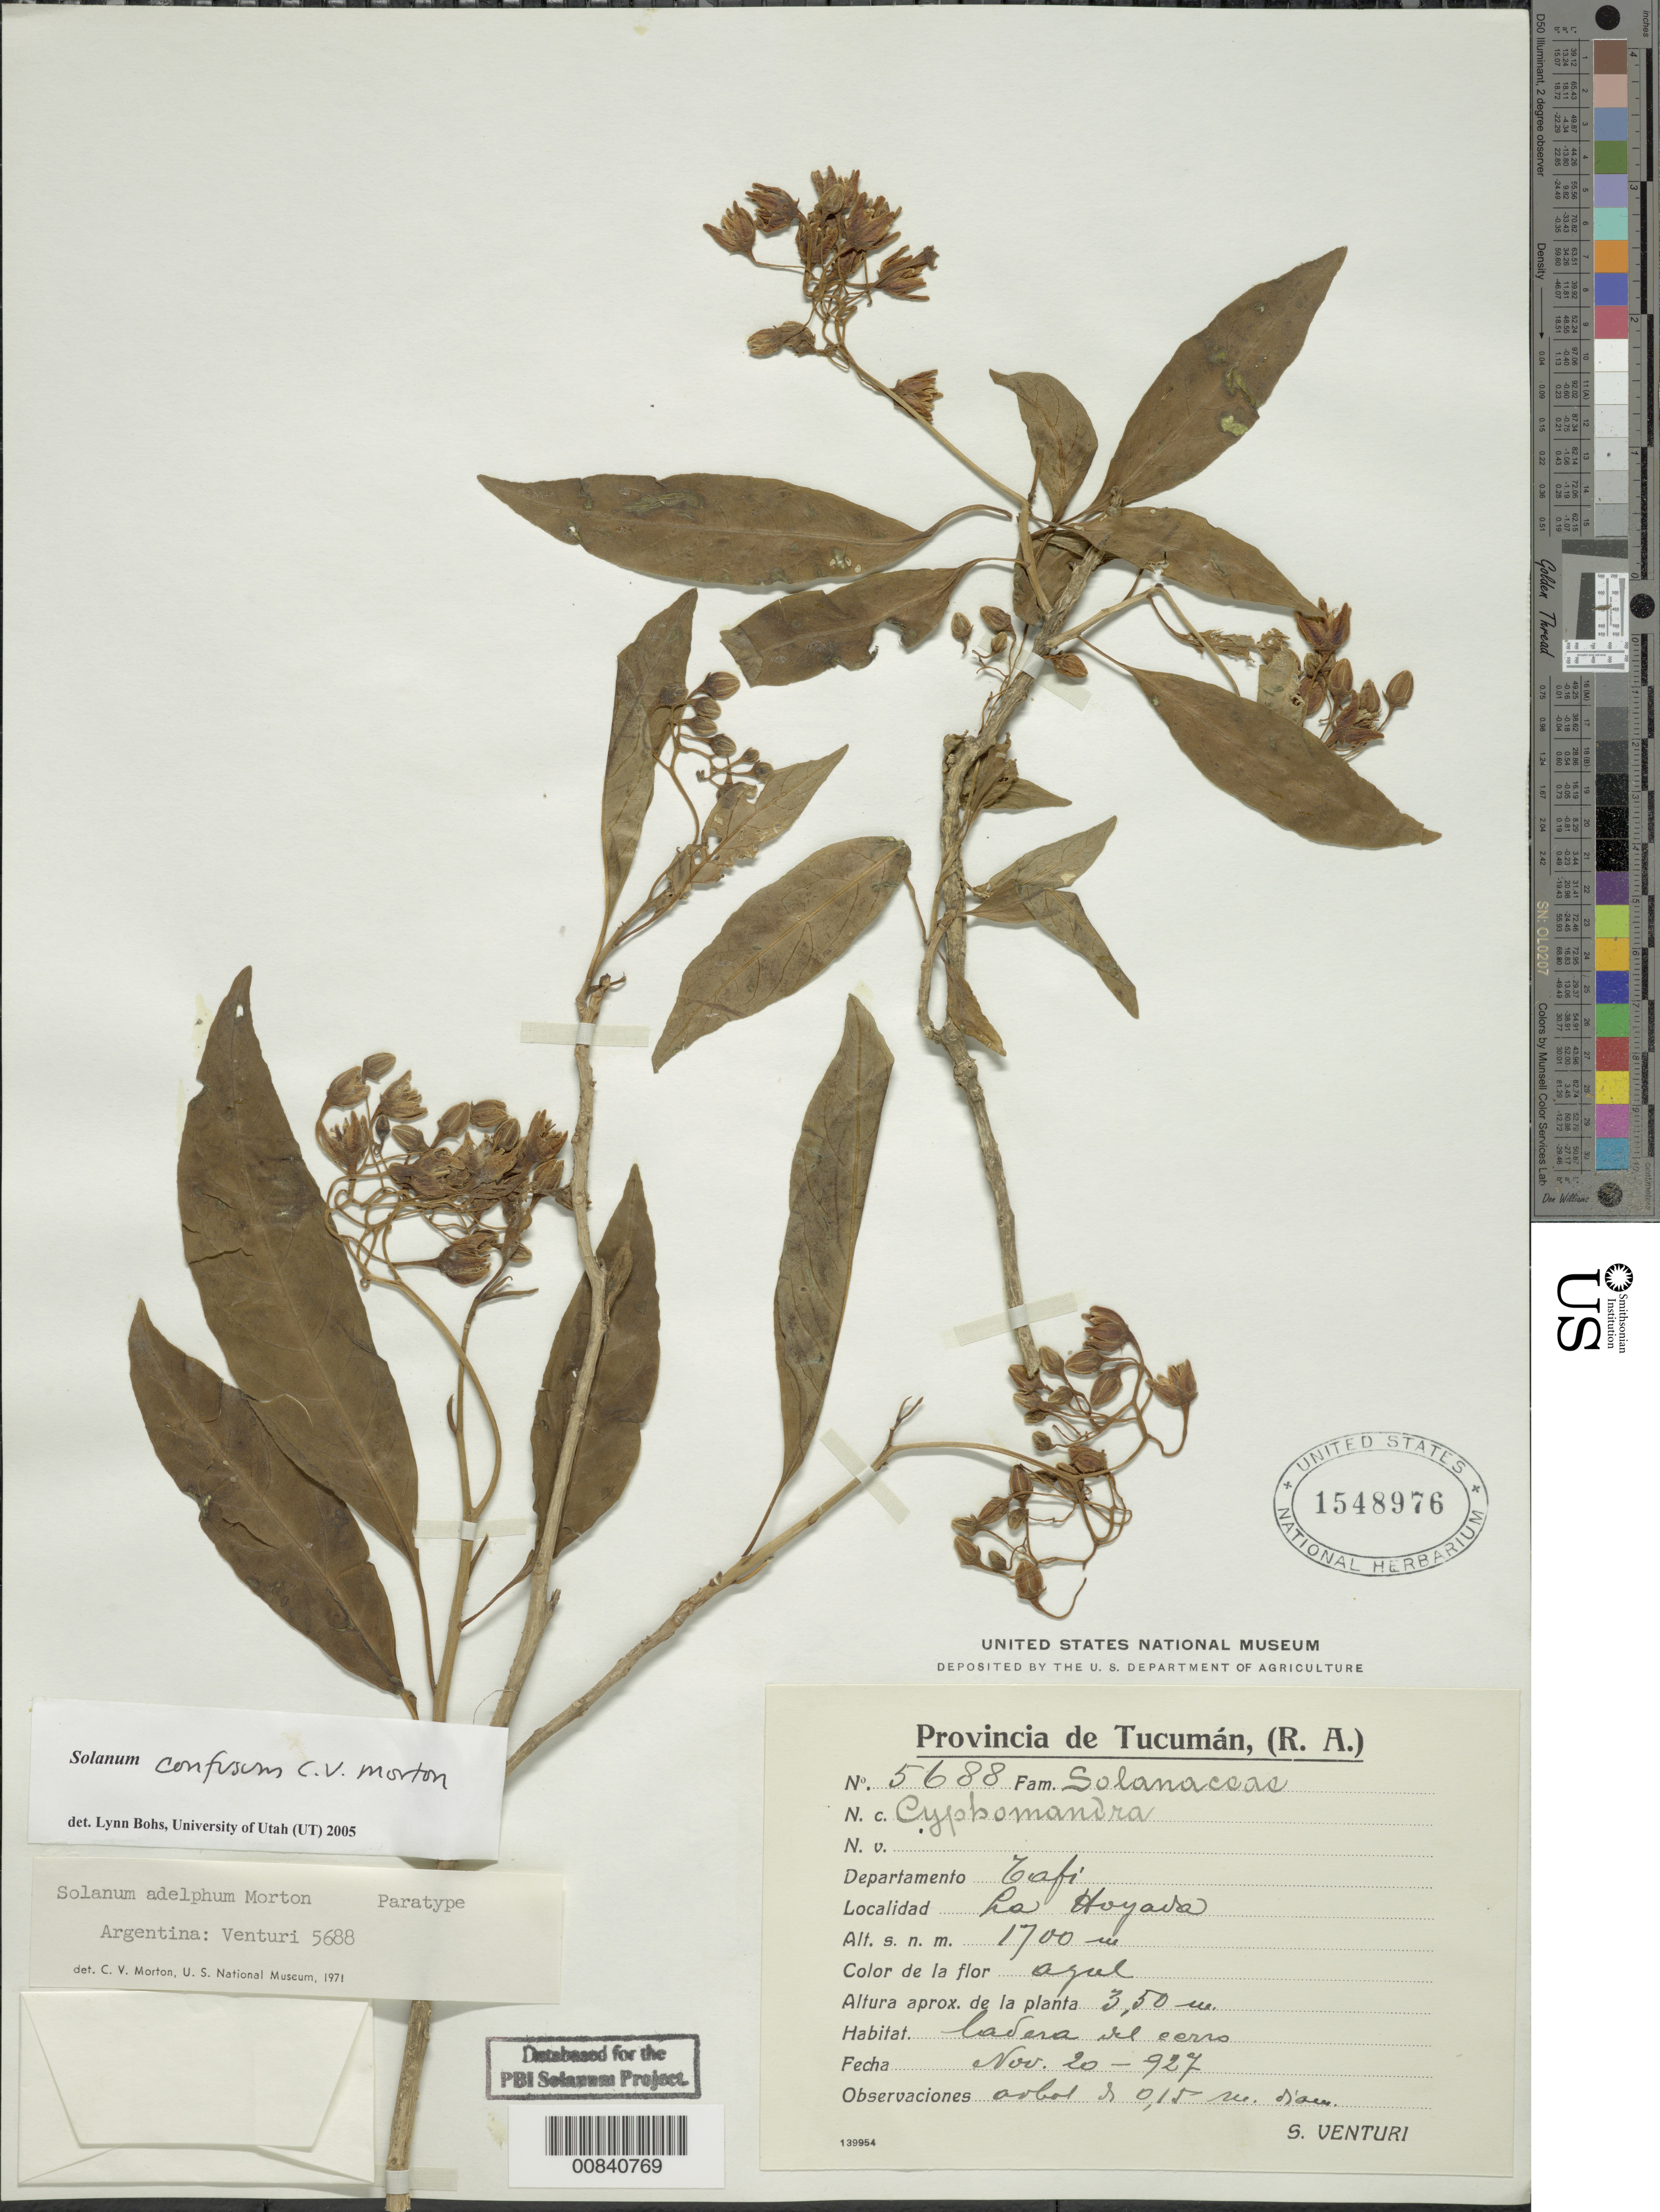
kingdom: Plantae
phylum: Tracheophyta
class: Magnoliopsida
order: Solanales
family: Solanaceae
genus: Solanum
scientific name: Solanum confusum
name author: C.V. Morton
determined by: Bohs, L. A.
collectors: S. Venturi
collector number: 5688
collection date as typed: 20 Nov 1927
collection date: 1927-11-20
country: Argentina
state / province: Tucumán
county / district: Tafí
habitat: Ladera del cerro.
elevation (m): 1700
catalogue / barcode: US 1548976